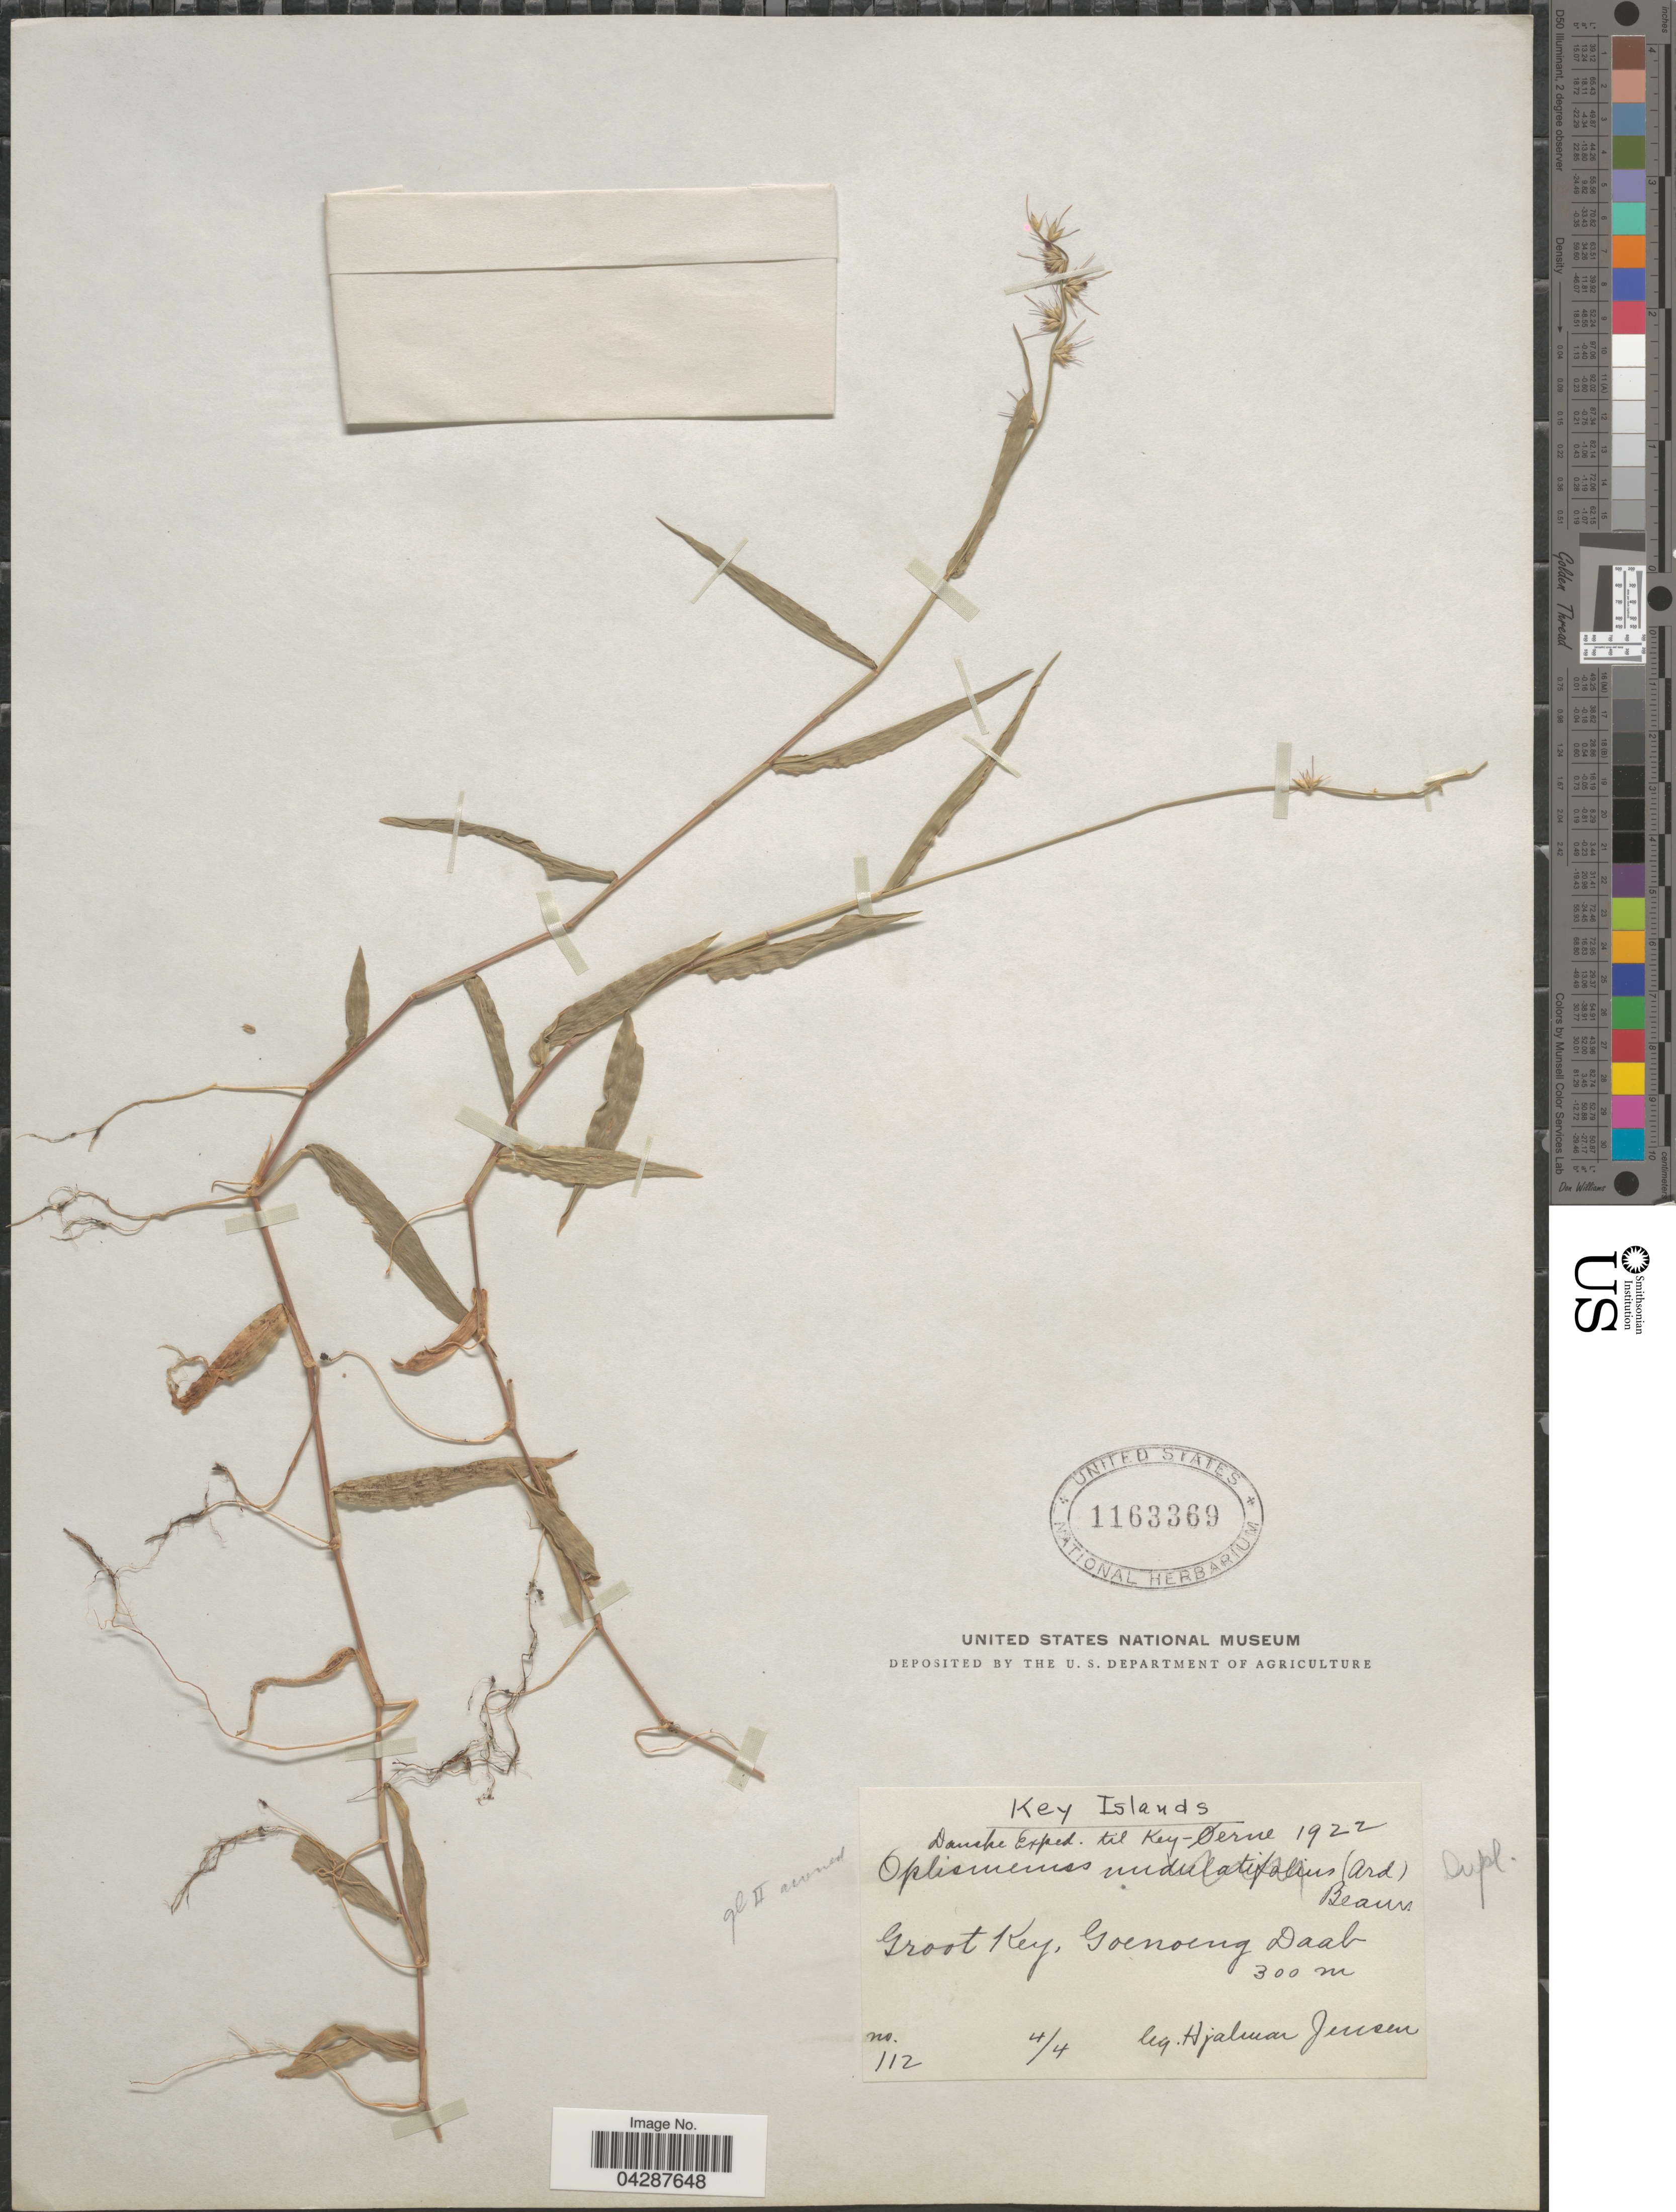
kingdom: Plantae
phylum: Tracheophyta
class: Liliopsida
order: Poales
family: Poaceae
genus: Oplismenus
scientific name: Oplismenus sp.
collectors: H. Jensen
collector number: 112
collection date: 1922-04-04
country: Indonesia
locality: Key Islands. Groot Key, Goenoeng Daab.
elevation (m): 300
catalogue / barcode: US 1163369